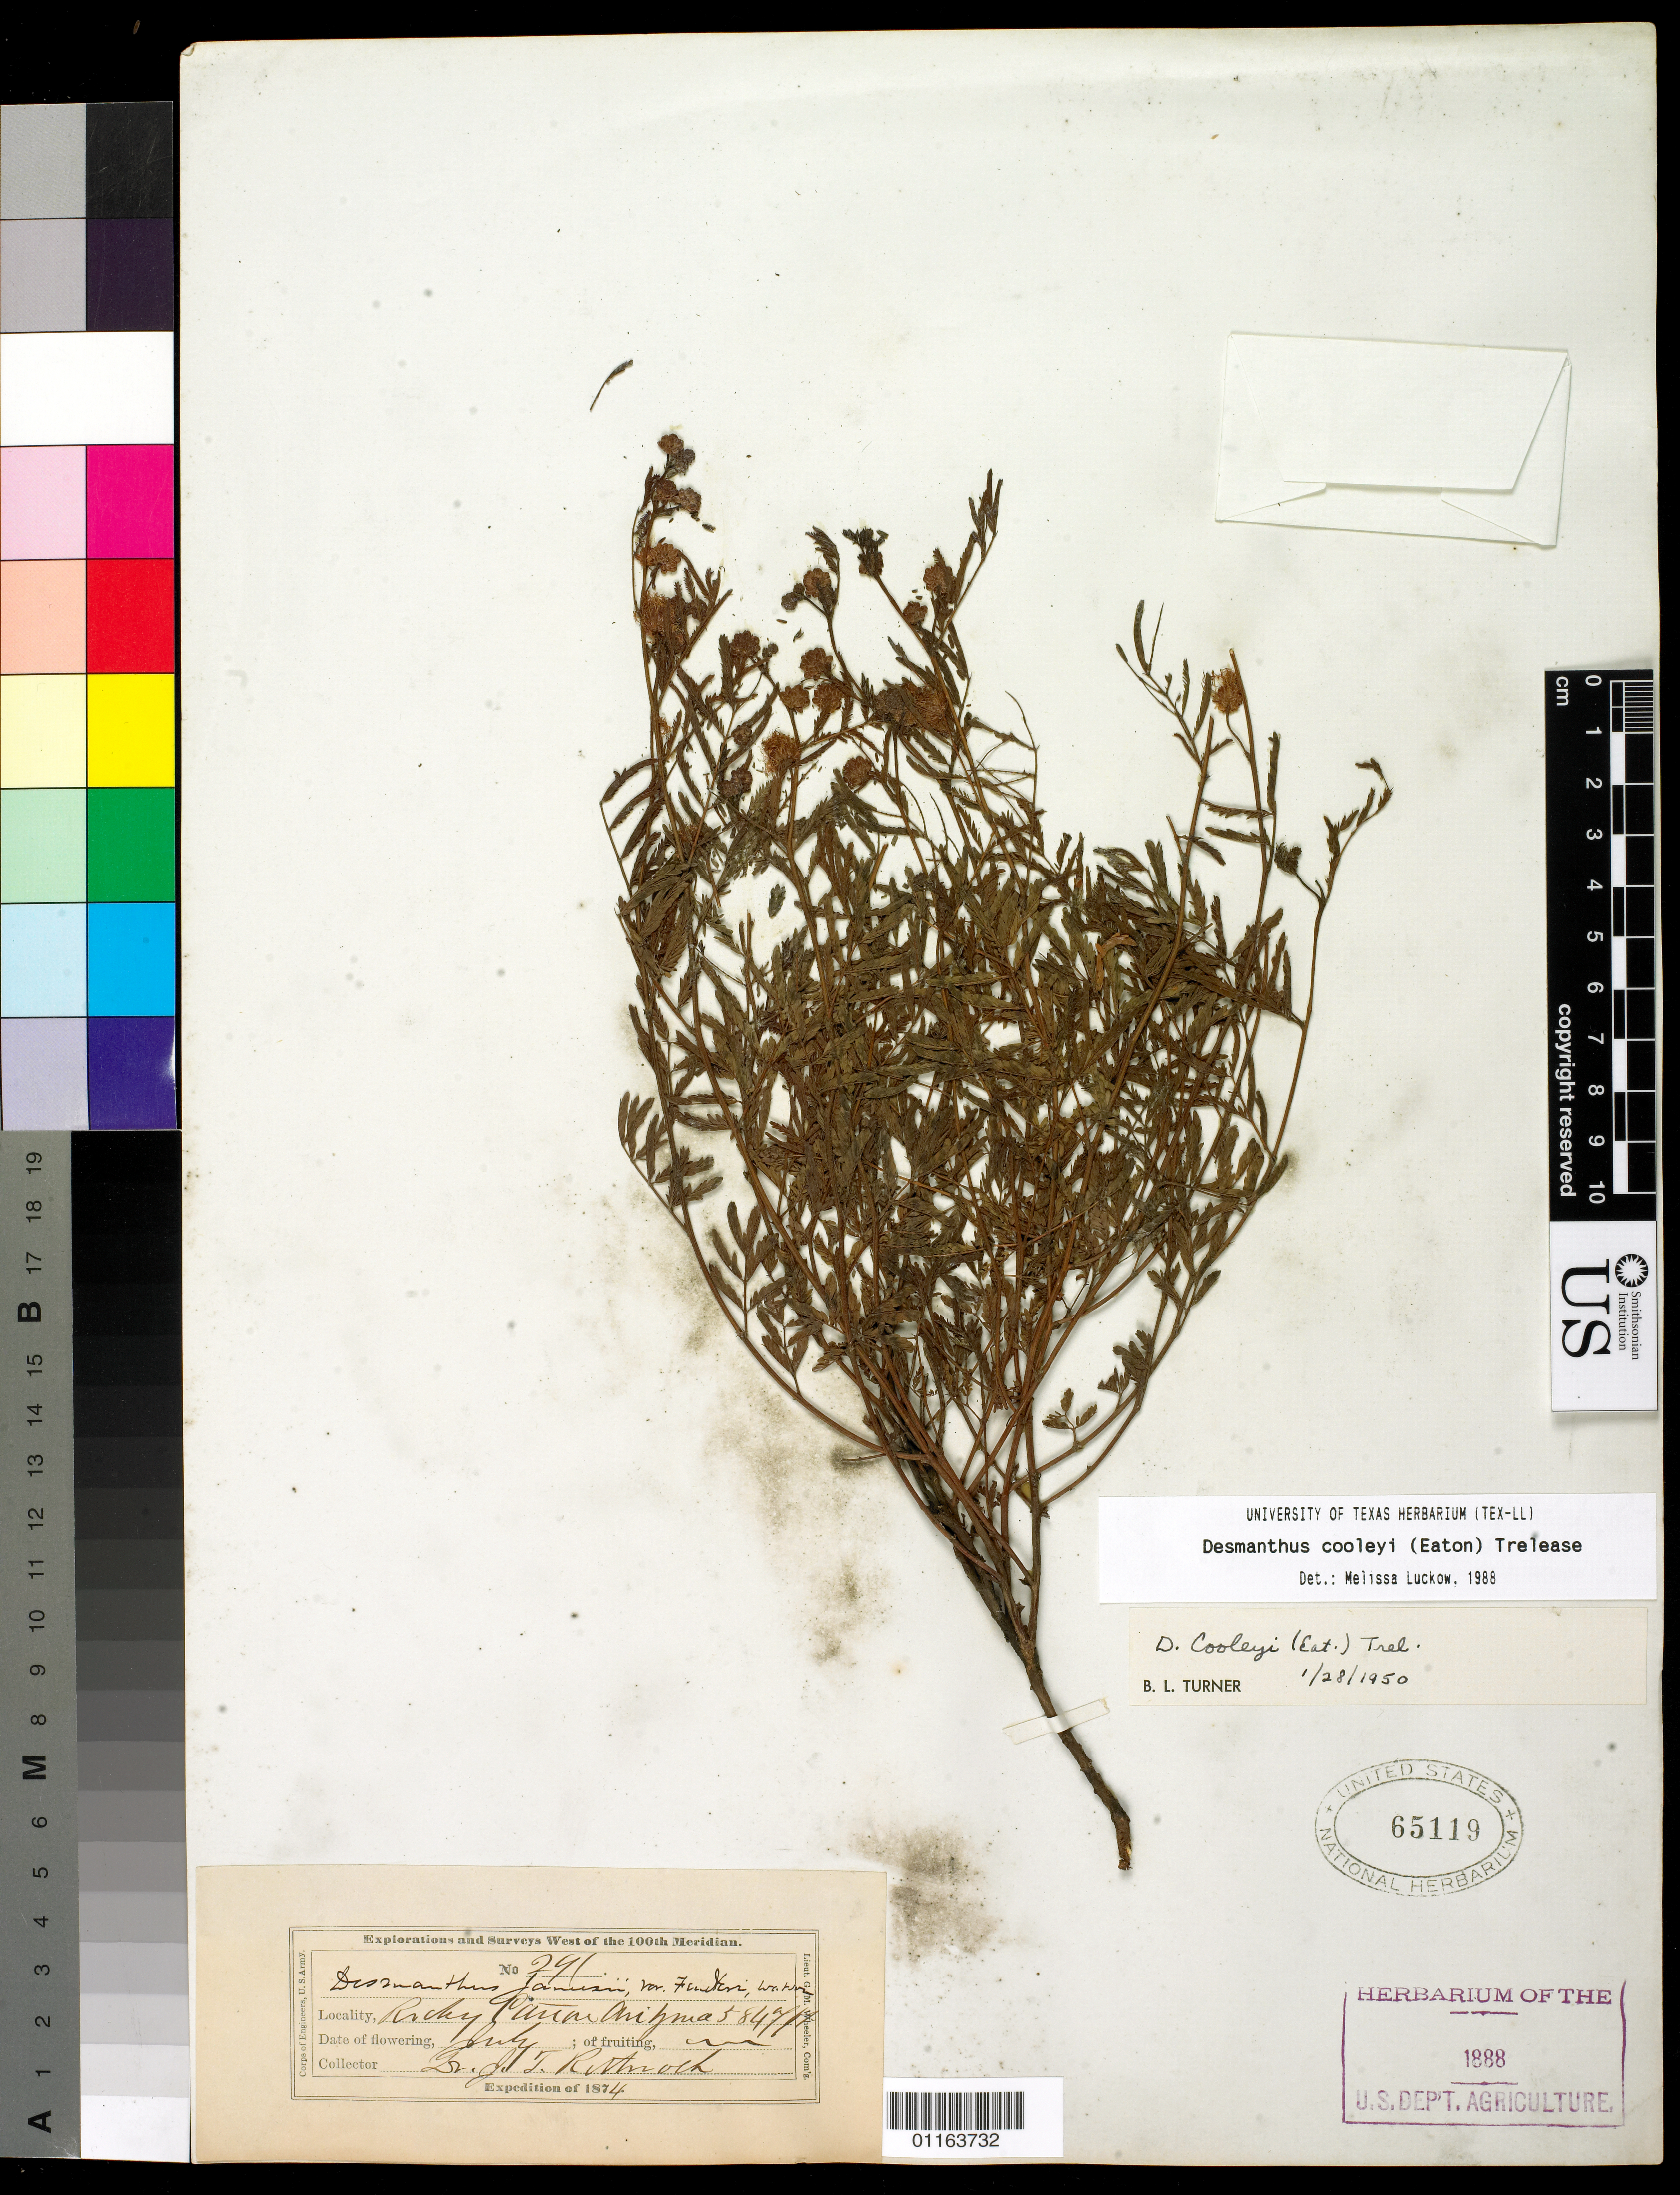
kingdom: Plantae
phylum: Tracheophyta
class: Magnoliopsida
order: Fabales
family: Fabaceae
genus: Desmanthus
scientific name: Desmanthus cooleyi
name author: (Eaton) Trel.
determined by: Luckow, M. A.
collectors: J. T. Rothrock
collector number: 291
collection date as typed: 1874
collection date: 1874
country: United States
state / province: Arizona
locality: Rockt Canyon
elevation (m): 1790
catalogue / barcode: US 65119